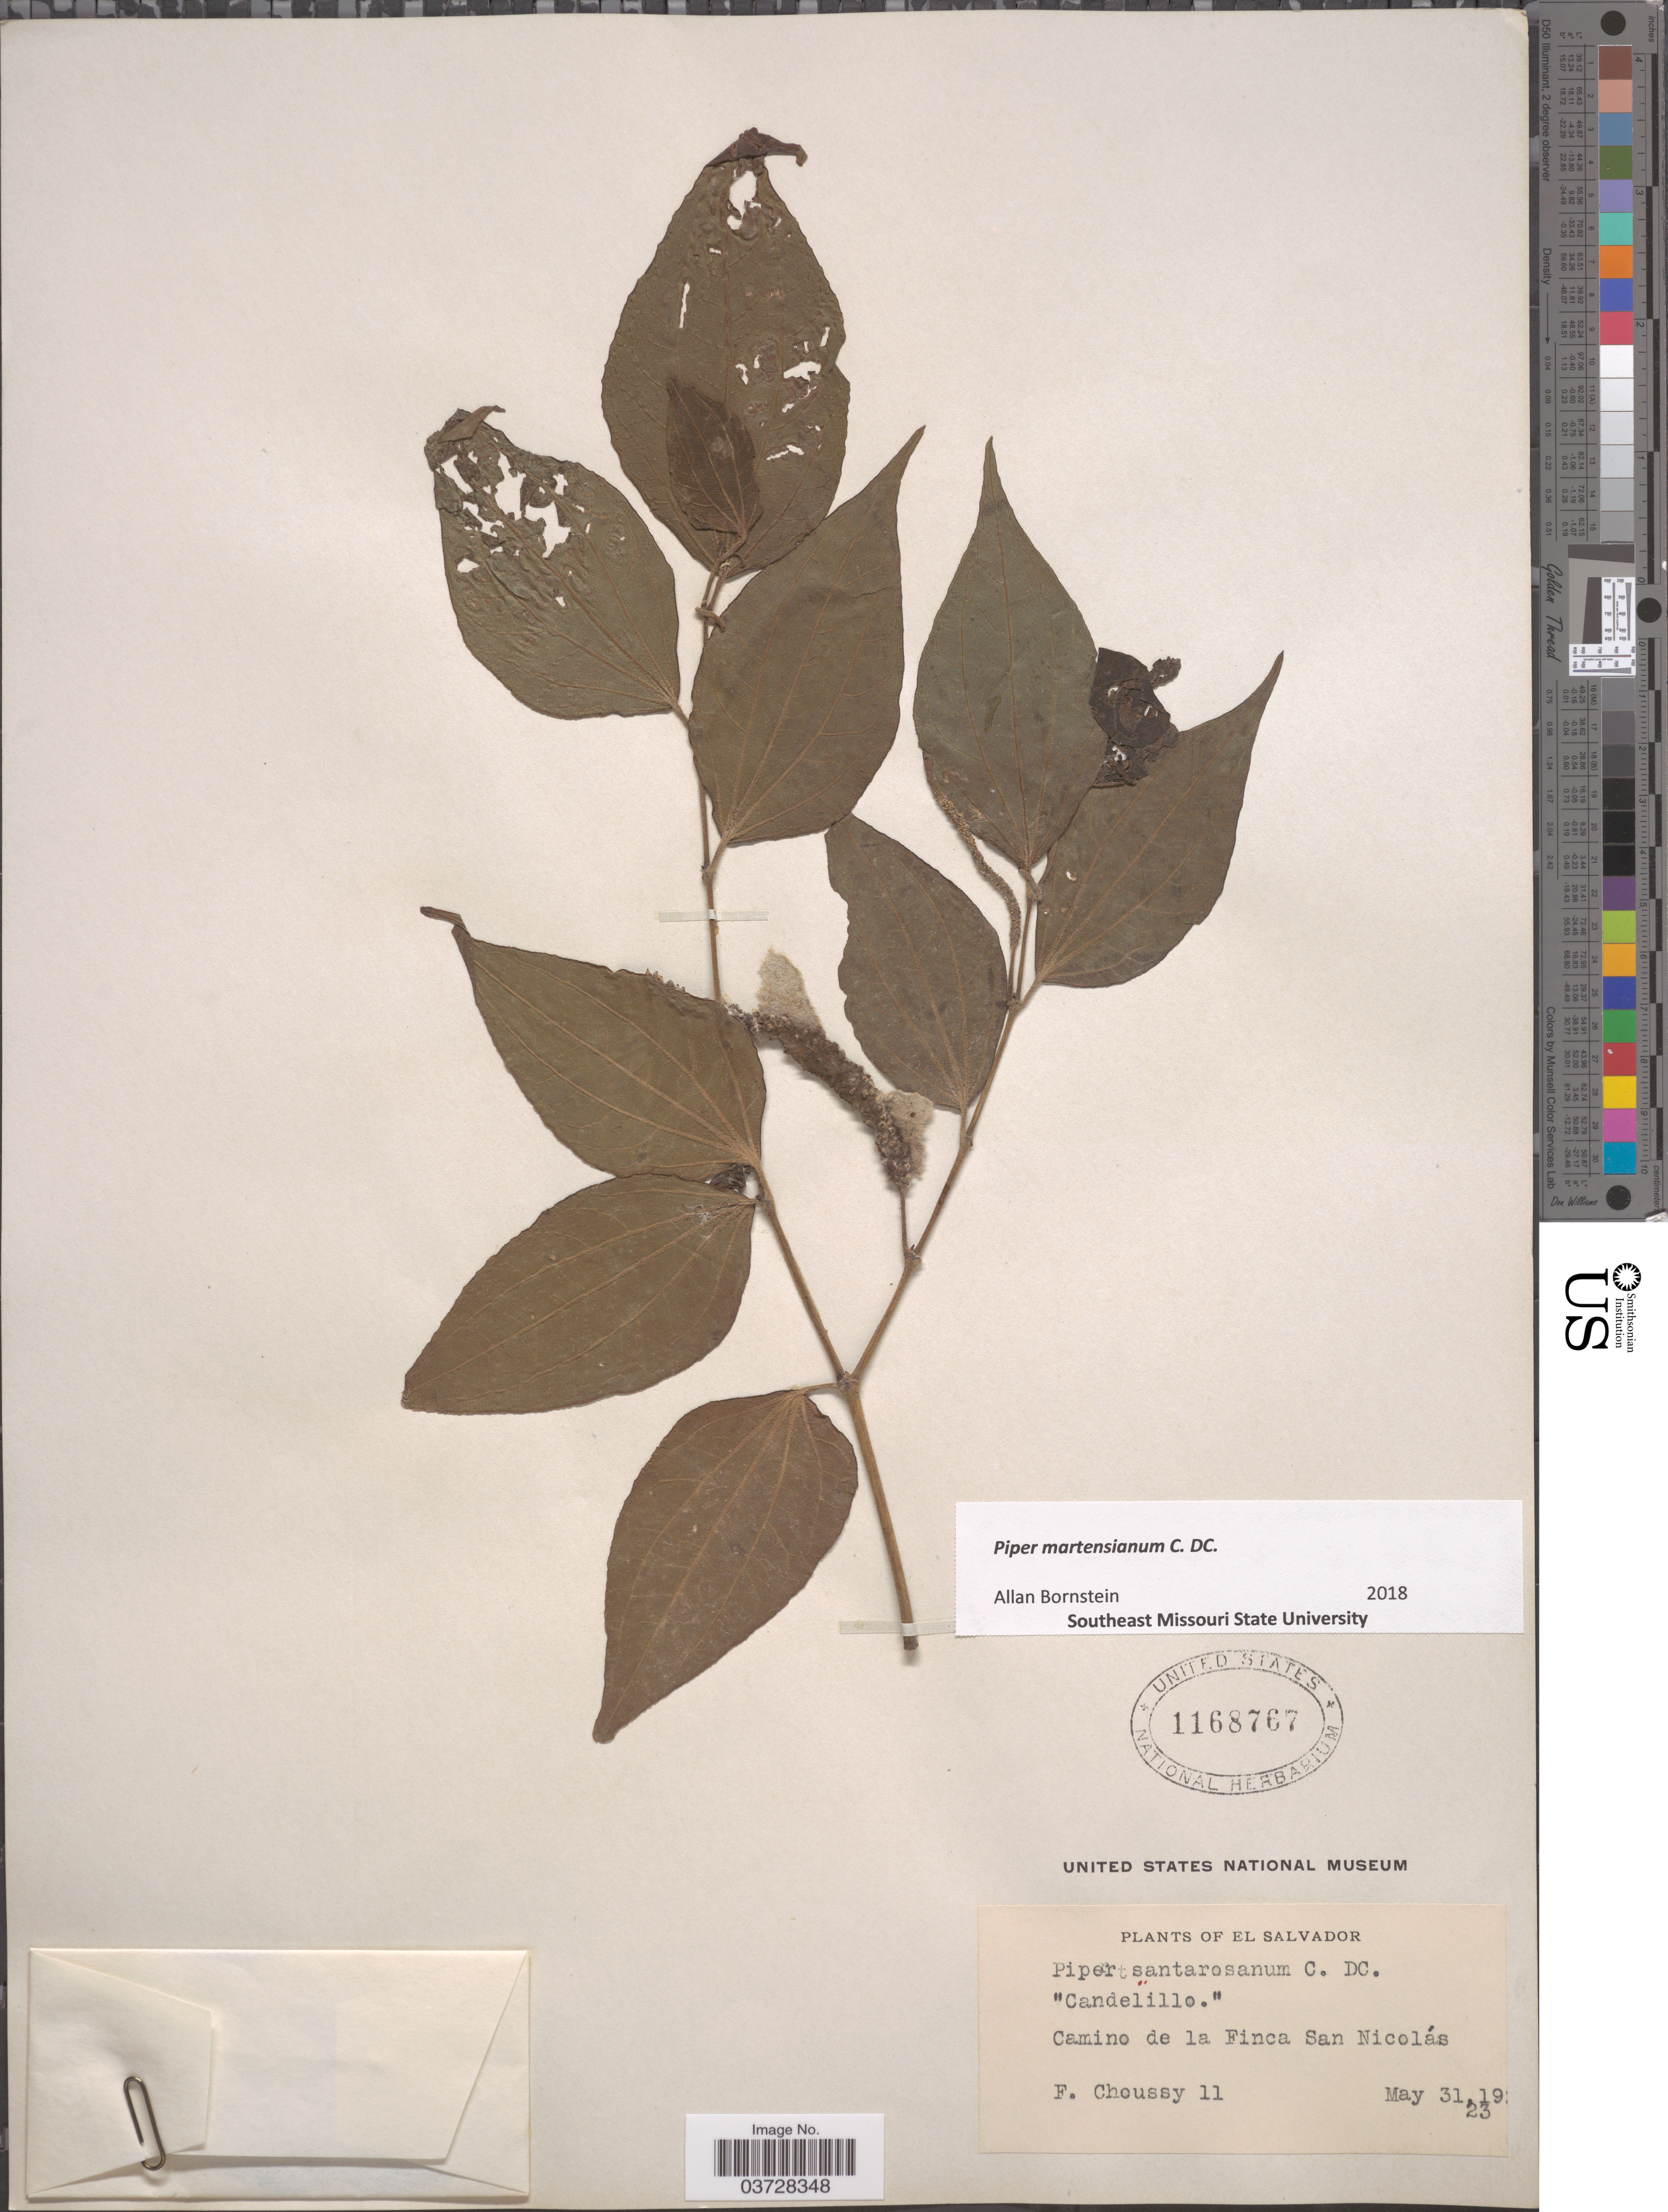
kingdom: Plantae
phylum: Tracheophyta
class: Magnoliopsida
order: Piperales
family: Piperaceae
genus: Piper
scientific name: Piper martensianum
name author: C. DC.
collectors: F. Choussy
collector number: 11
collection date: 1923-05-31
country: El Salvador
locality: Camino de la Finca San Nicolás.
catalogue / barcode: US 1168767